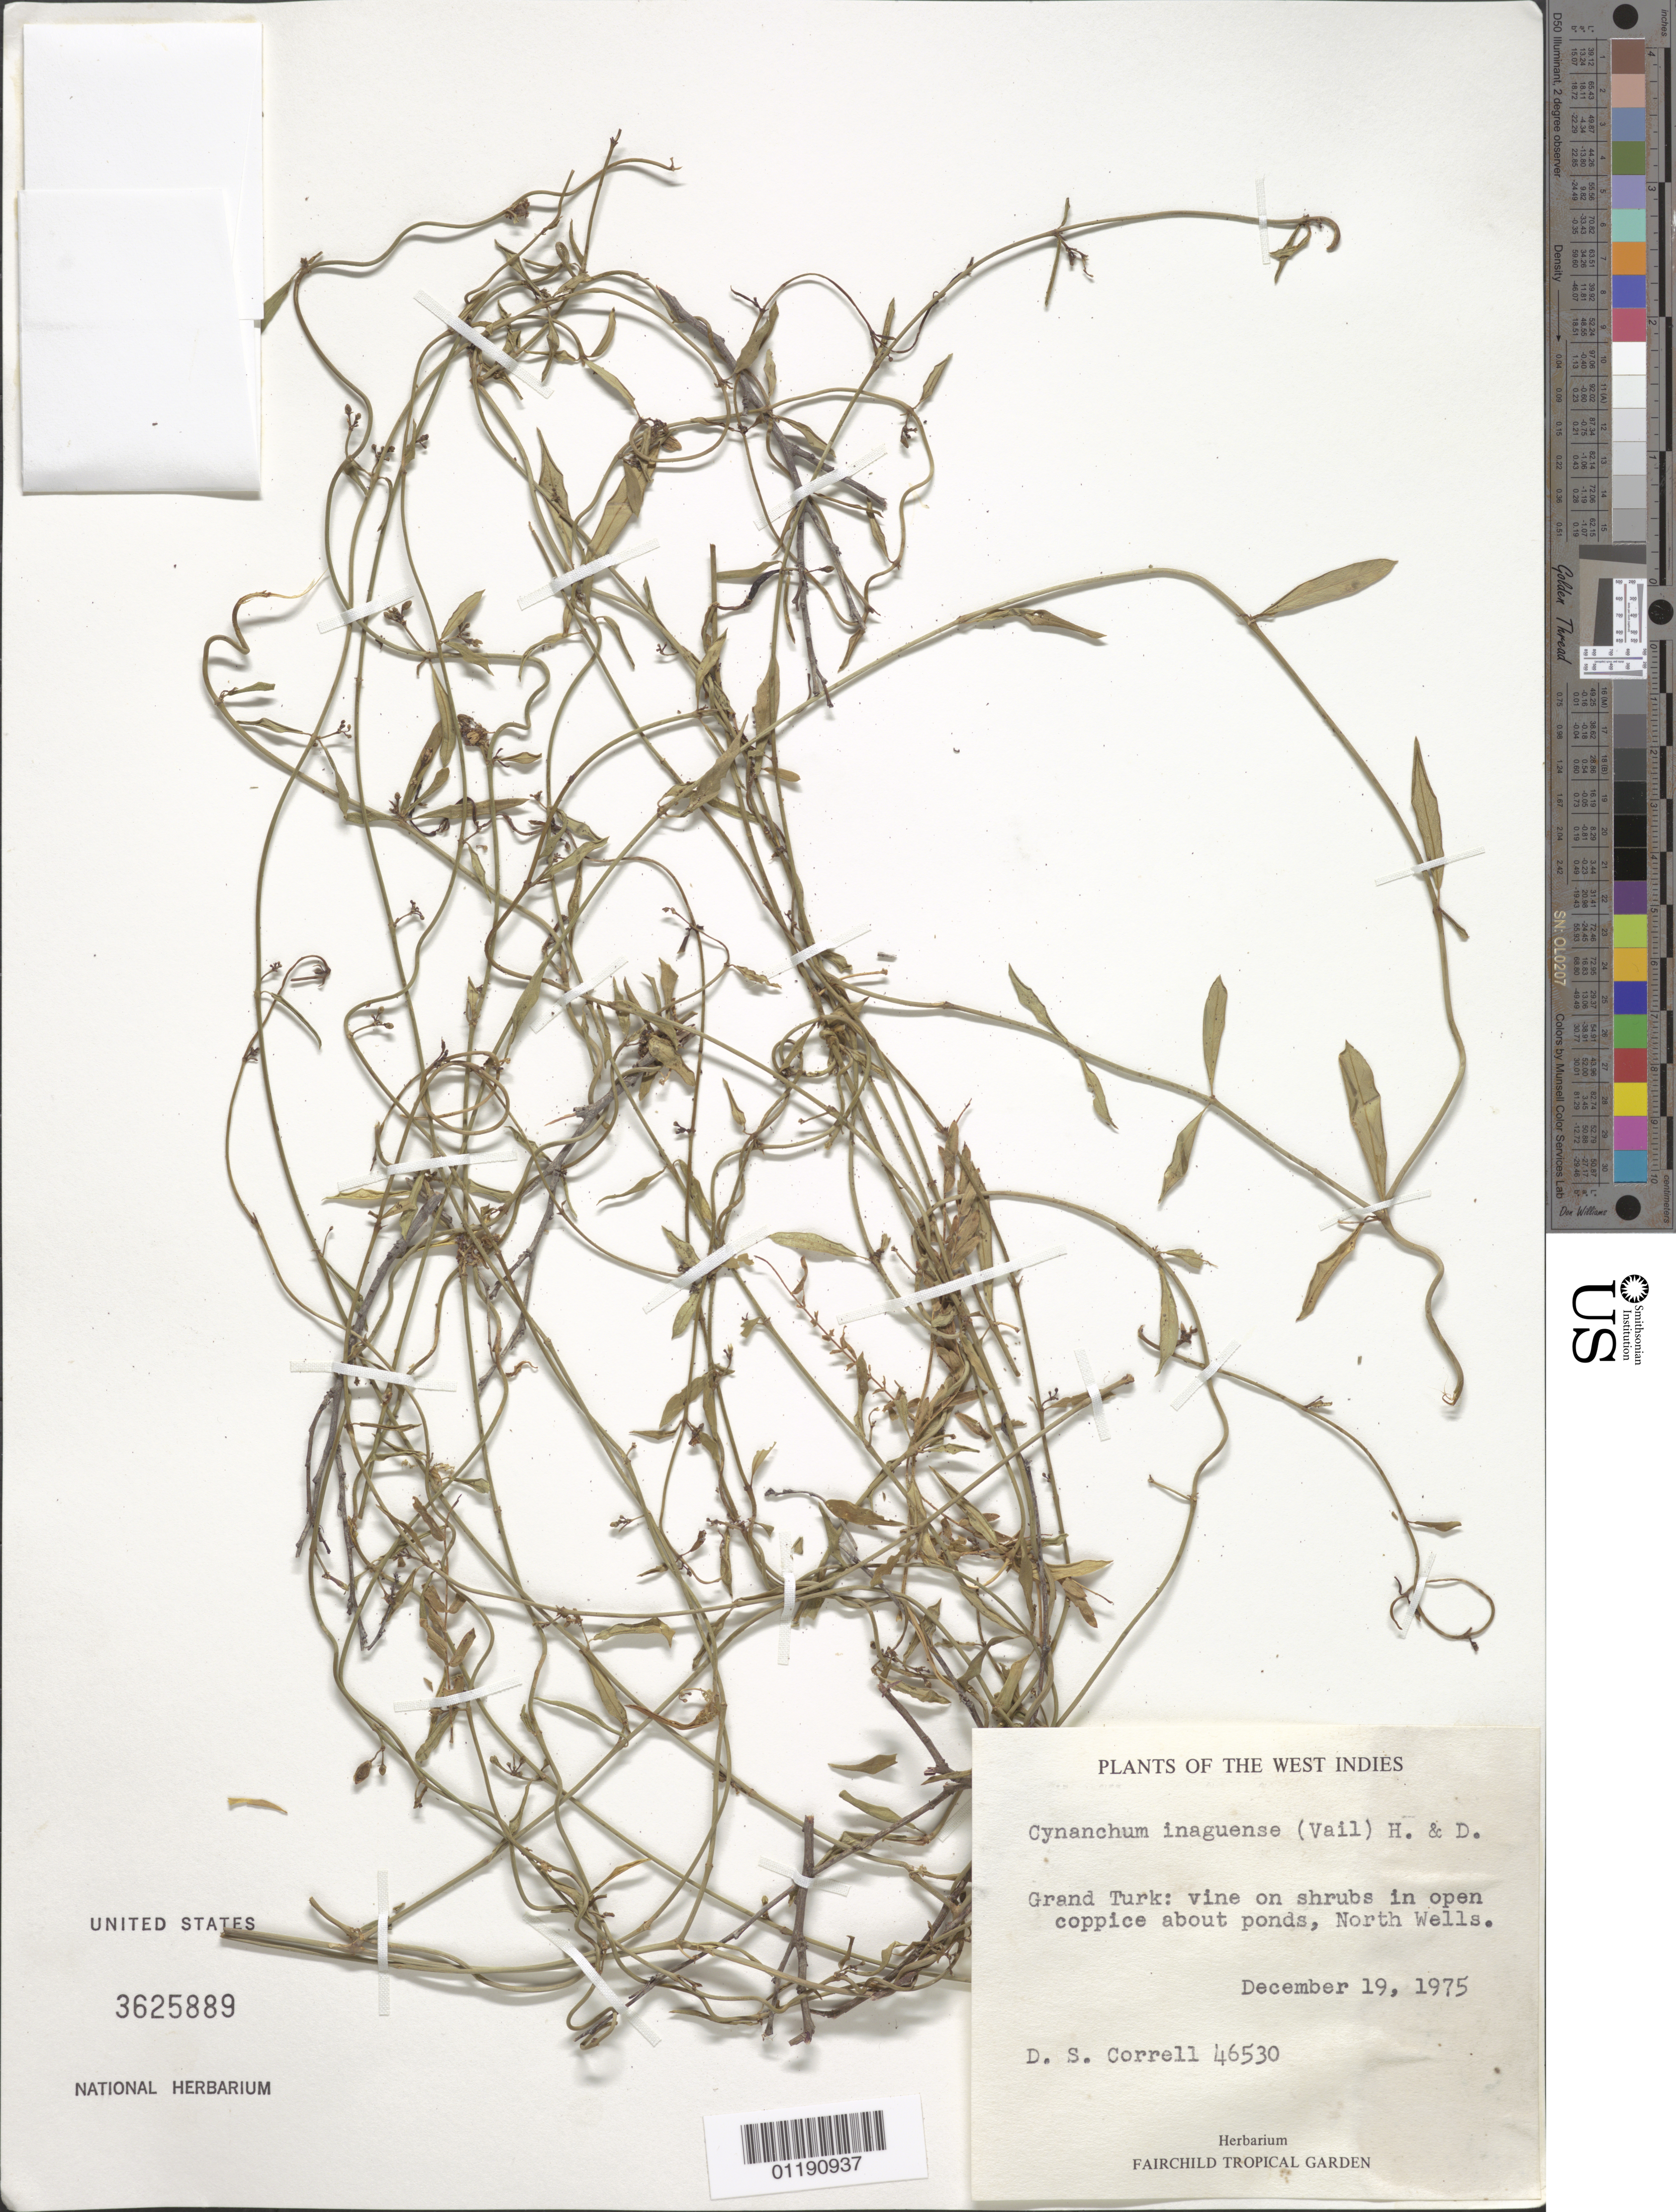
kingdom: Plantae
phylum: Tracheophyta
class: Magnoliopsida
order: Gentianales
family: Apocynaceae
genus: Cynanchum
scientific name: Cynanchum inaguense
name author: (Vail) R.A. Howard & Dunbar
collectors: D. S. Correll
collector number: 46530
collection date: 1975-12-19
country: Bahamas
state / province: Grand Turk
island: Grand Turk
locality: Grand Turk: in open coppice about ponds, North Wells.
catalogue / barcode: US 3625889